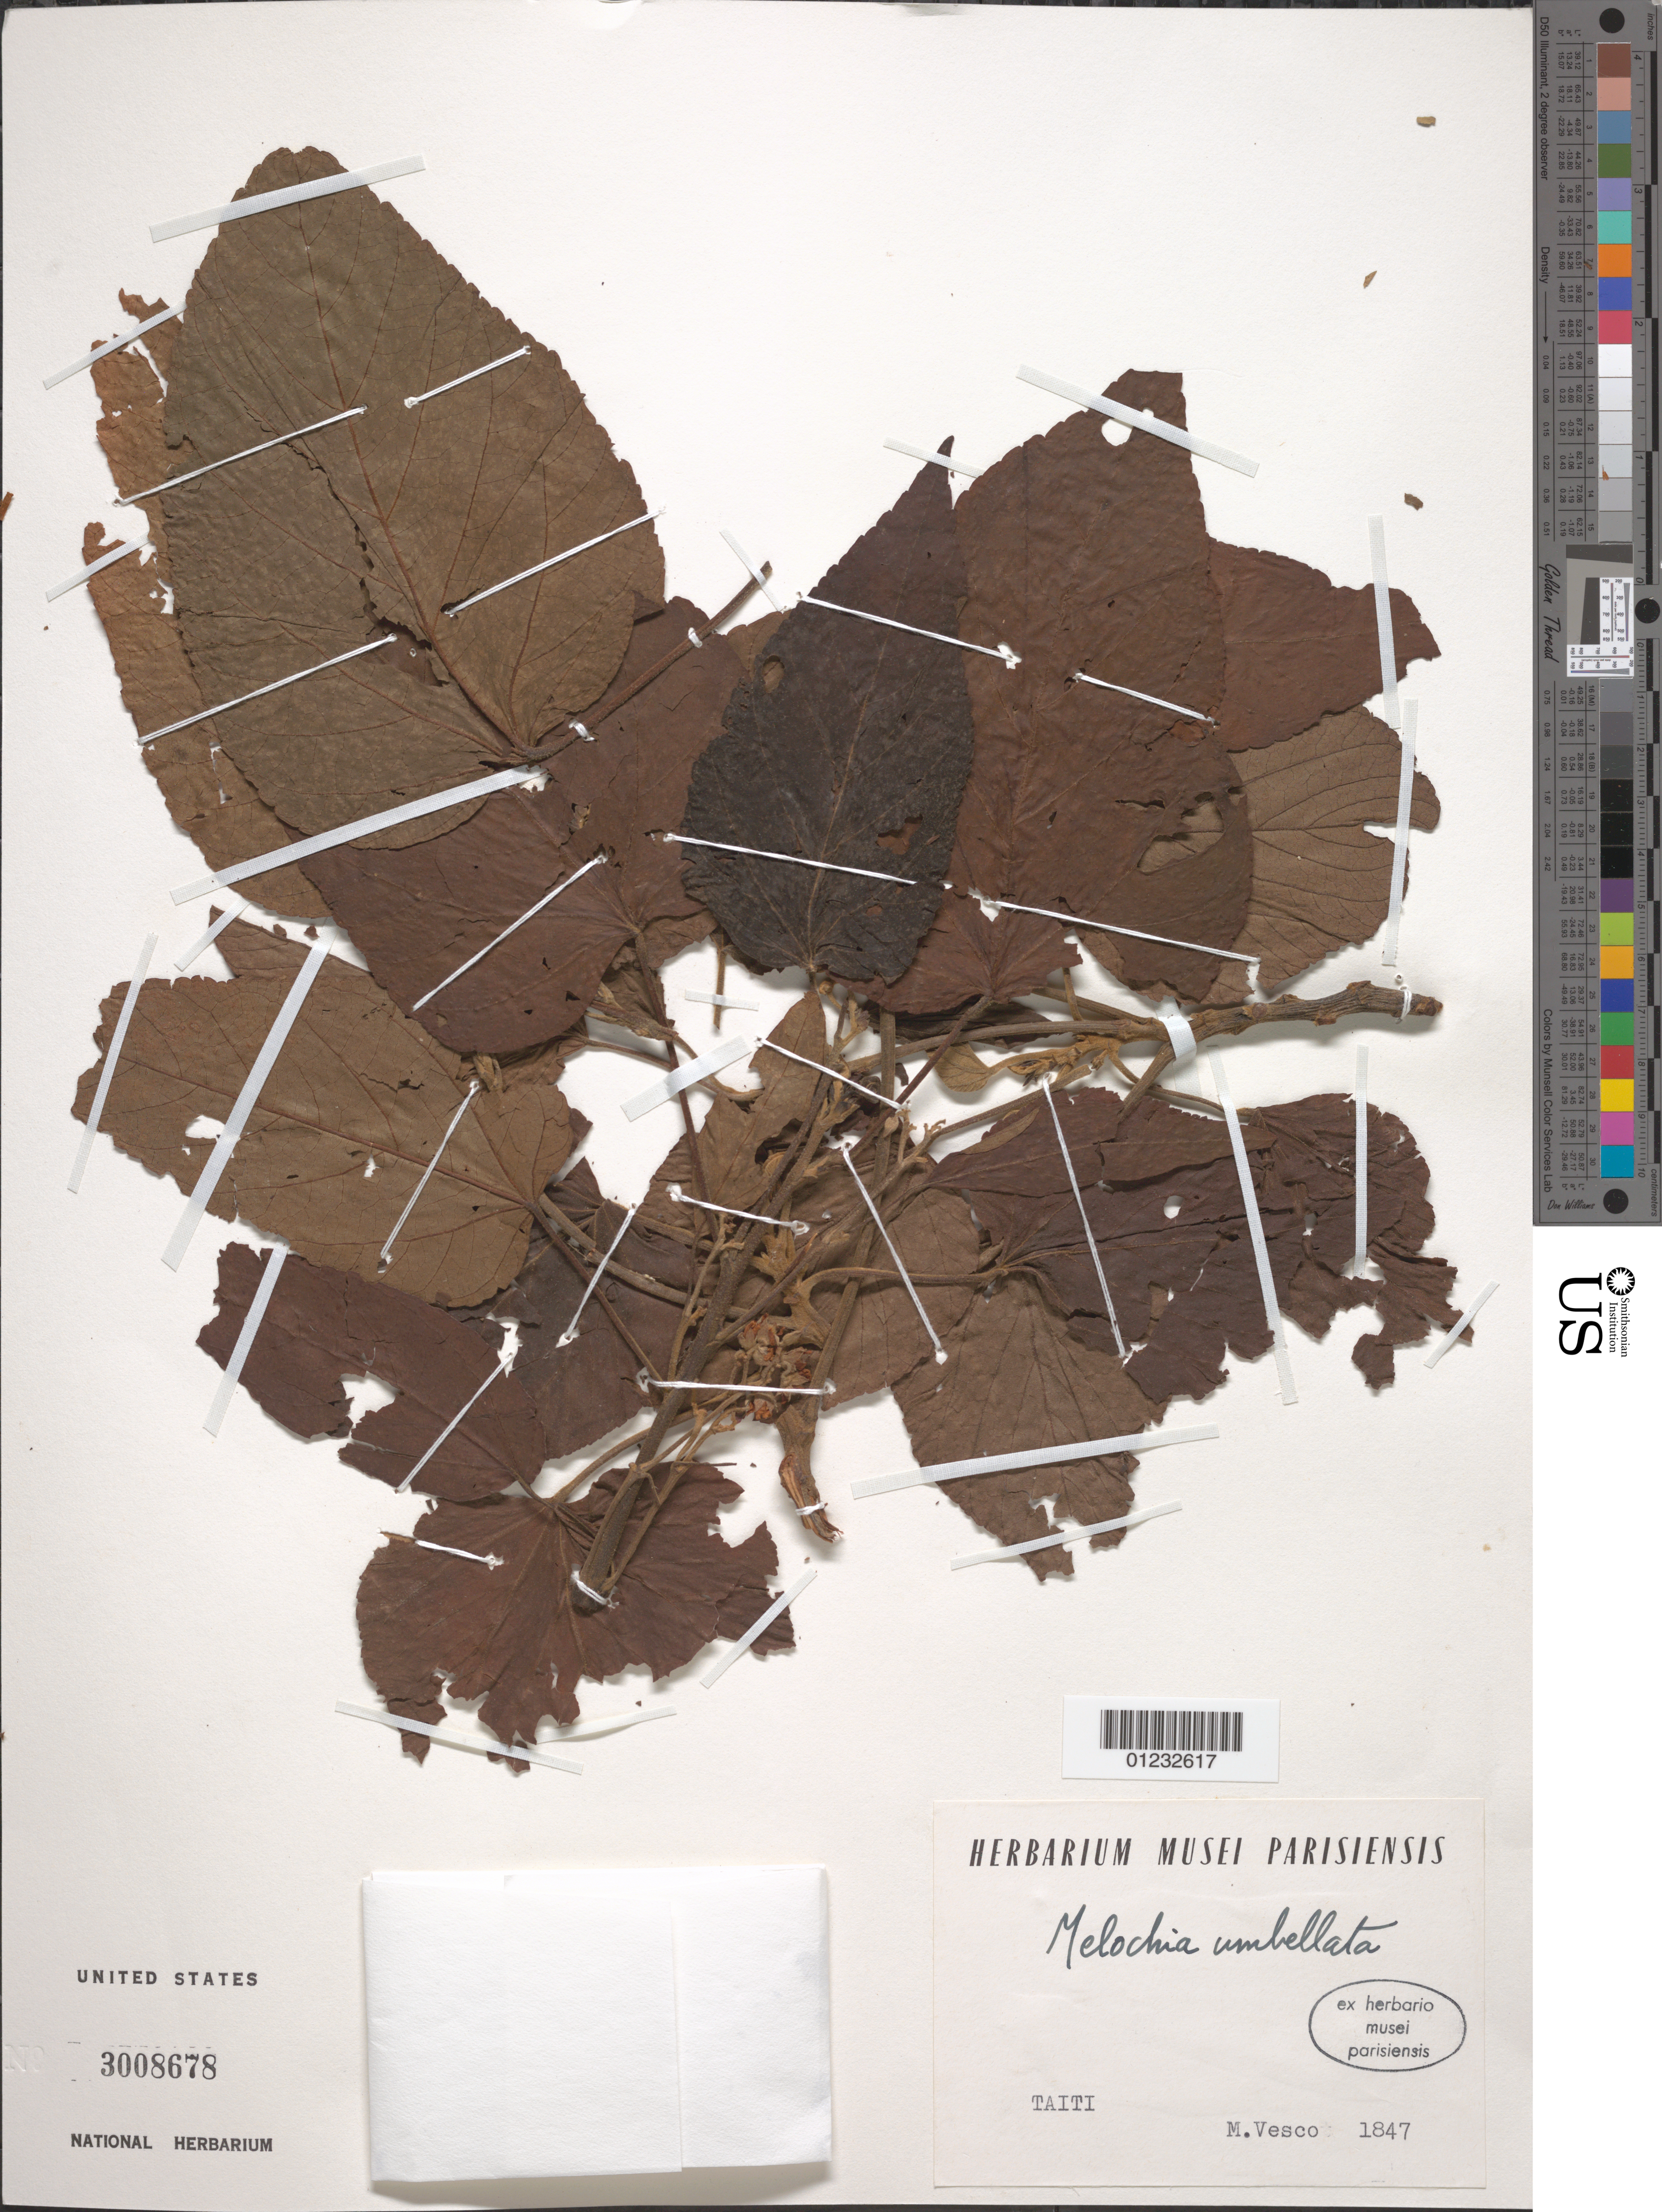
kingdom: Plantae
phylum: Tracheophyta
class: Magnoliopsida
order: Malvales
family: Malvaceae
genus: Melochia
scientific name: Melochia umbellata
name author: Stapf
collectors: M. Vesco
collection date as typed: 1847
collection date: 1847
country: French Polynesia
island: Tahiti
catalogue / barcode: US 3008678